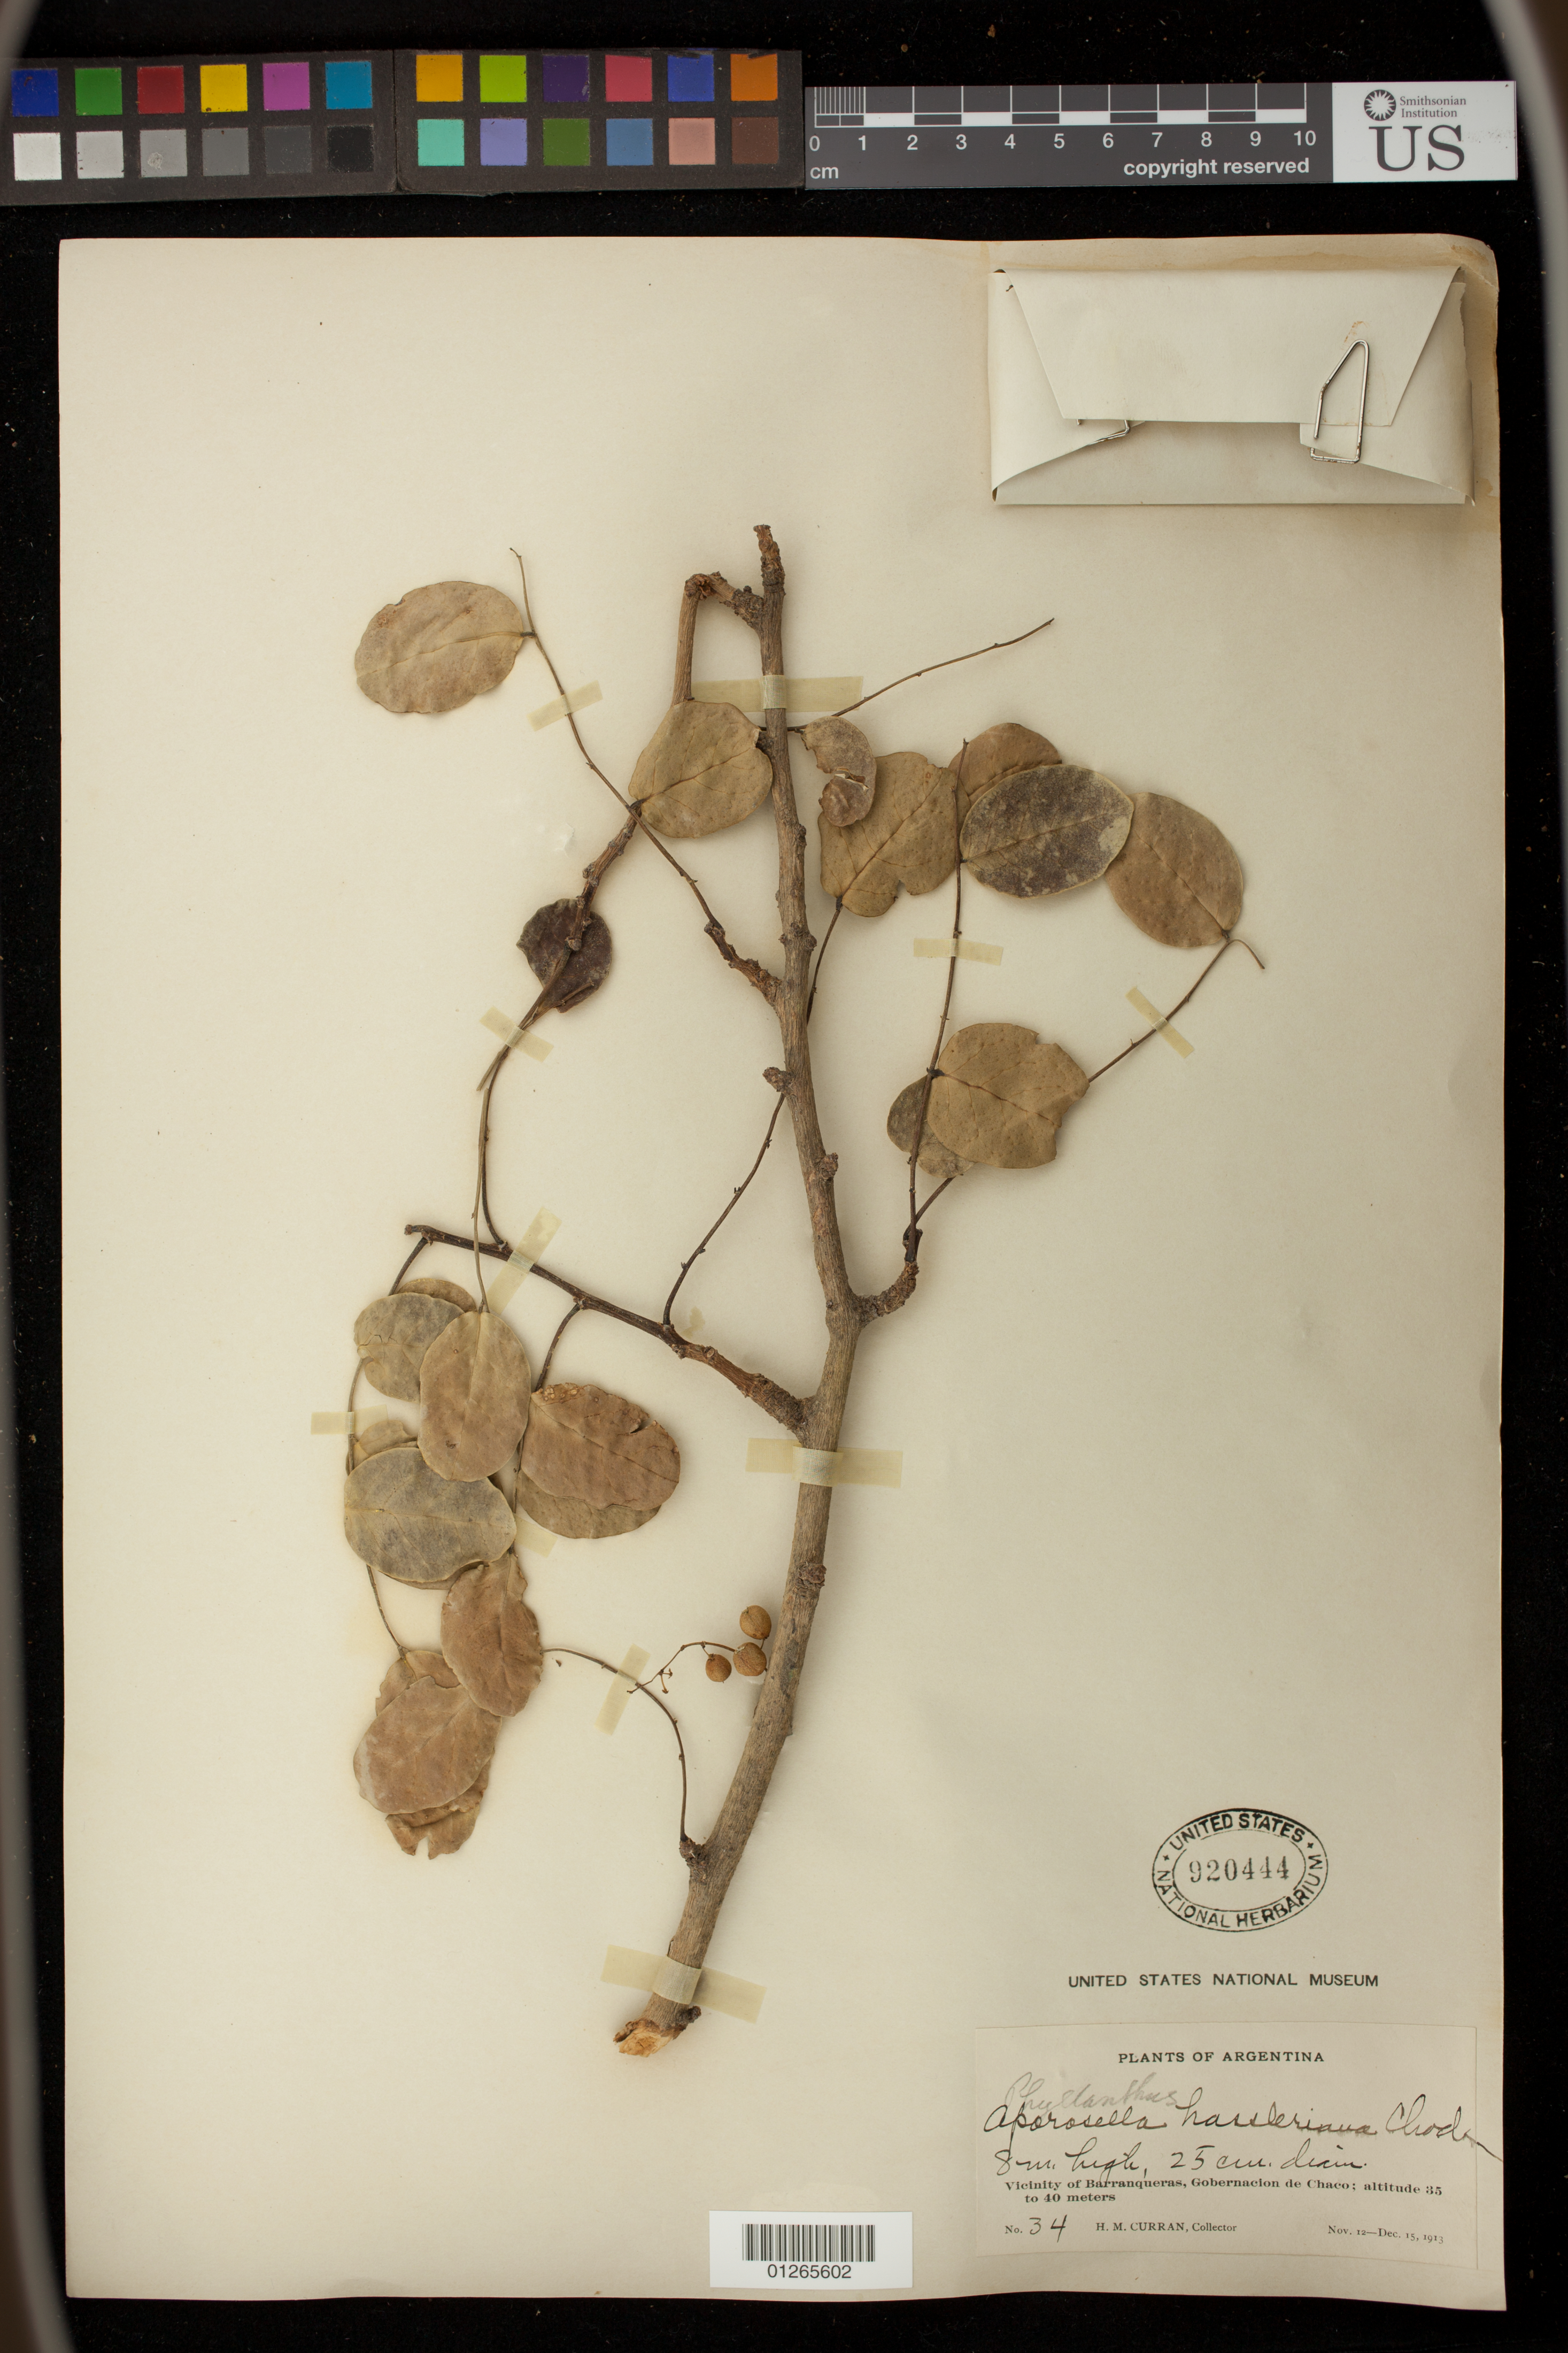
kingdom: Plantae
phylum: Tracheophyta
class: Magnoliopsida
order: Malpighiales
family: Phyllanthaceae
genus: Aporosella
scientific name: Aporosella chacoensis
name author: (Morong) Speg.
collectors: H. M. Curran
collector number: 34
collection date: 1913-11-12/1913-12-15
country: Argentina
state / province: Chaco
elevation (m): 35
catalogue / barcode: US 920444